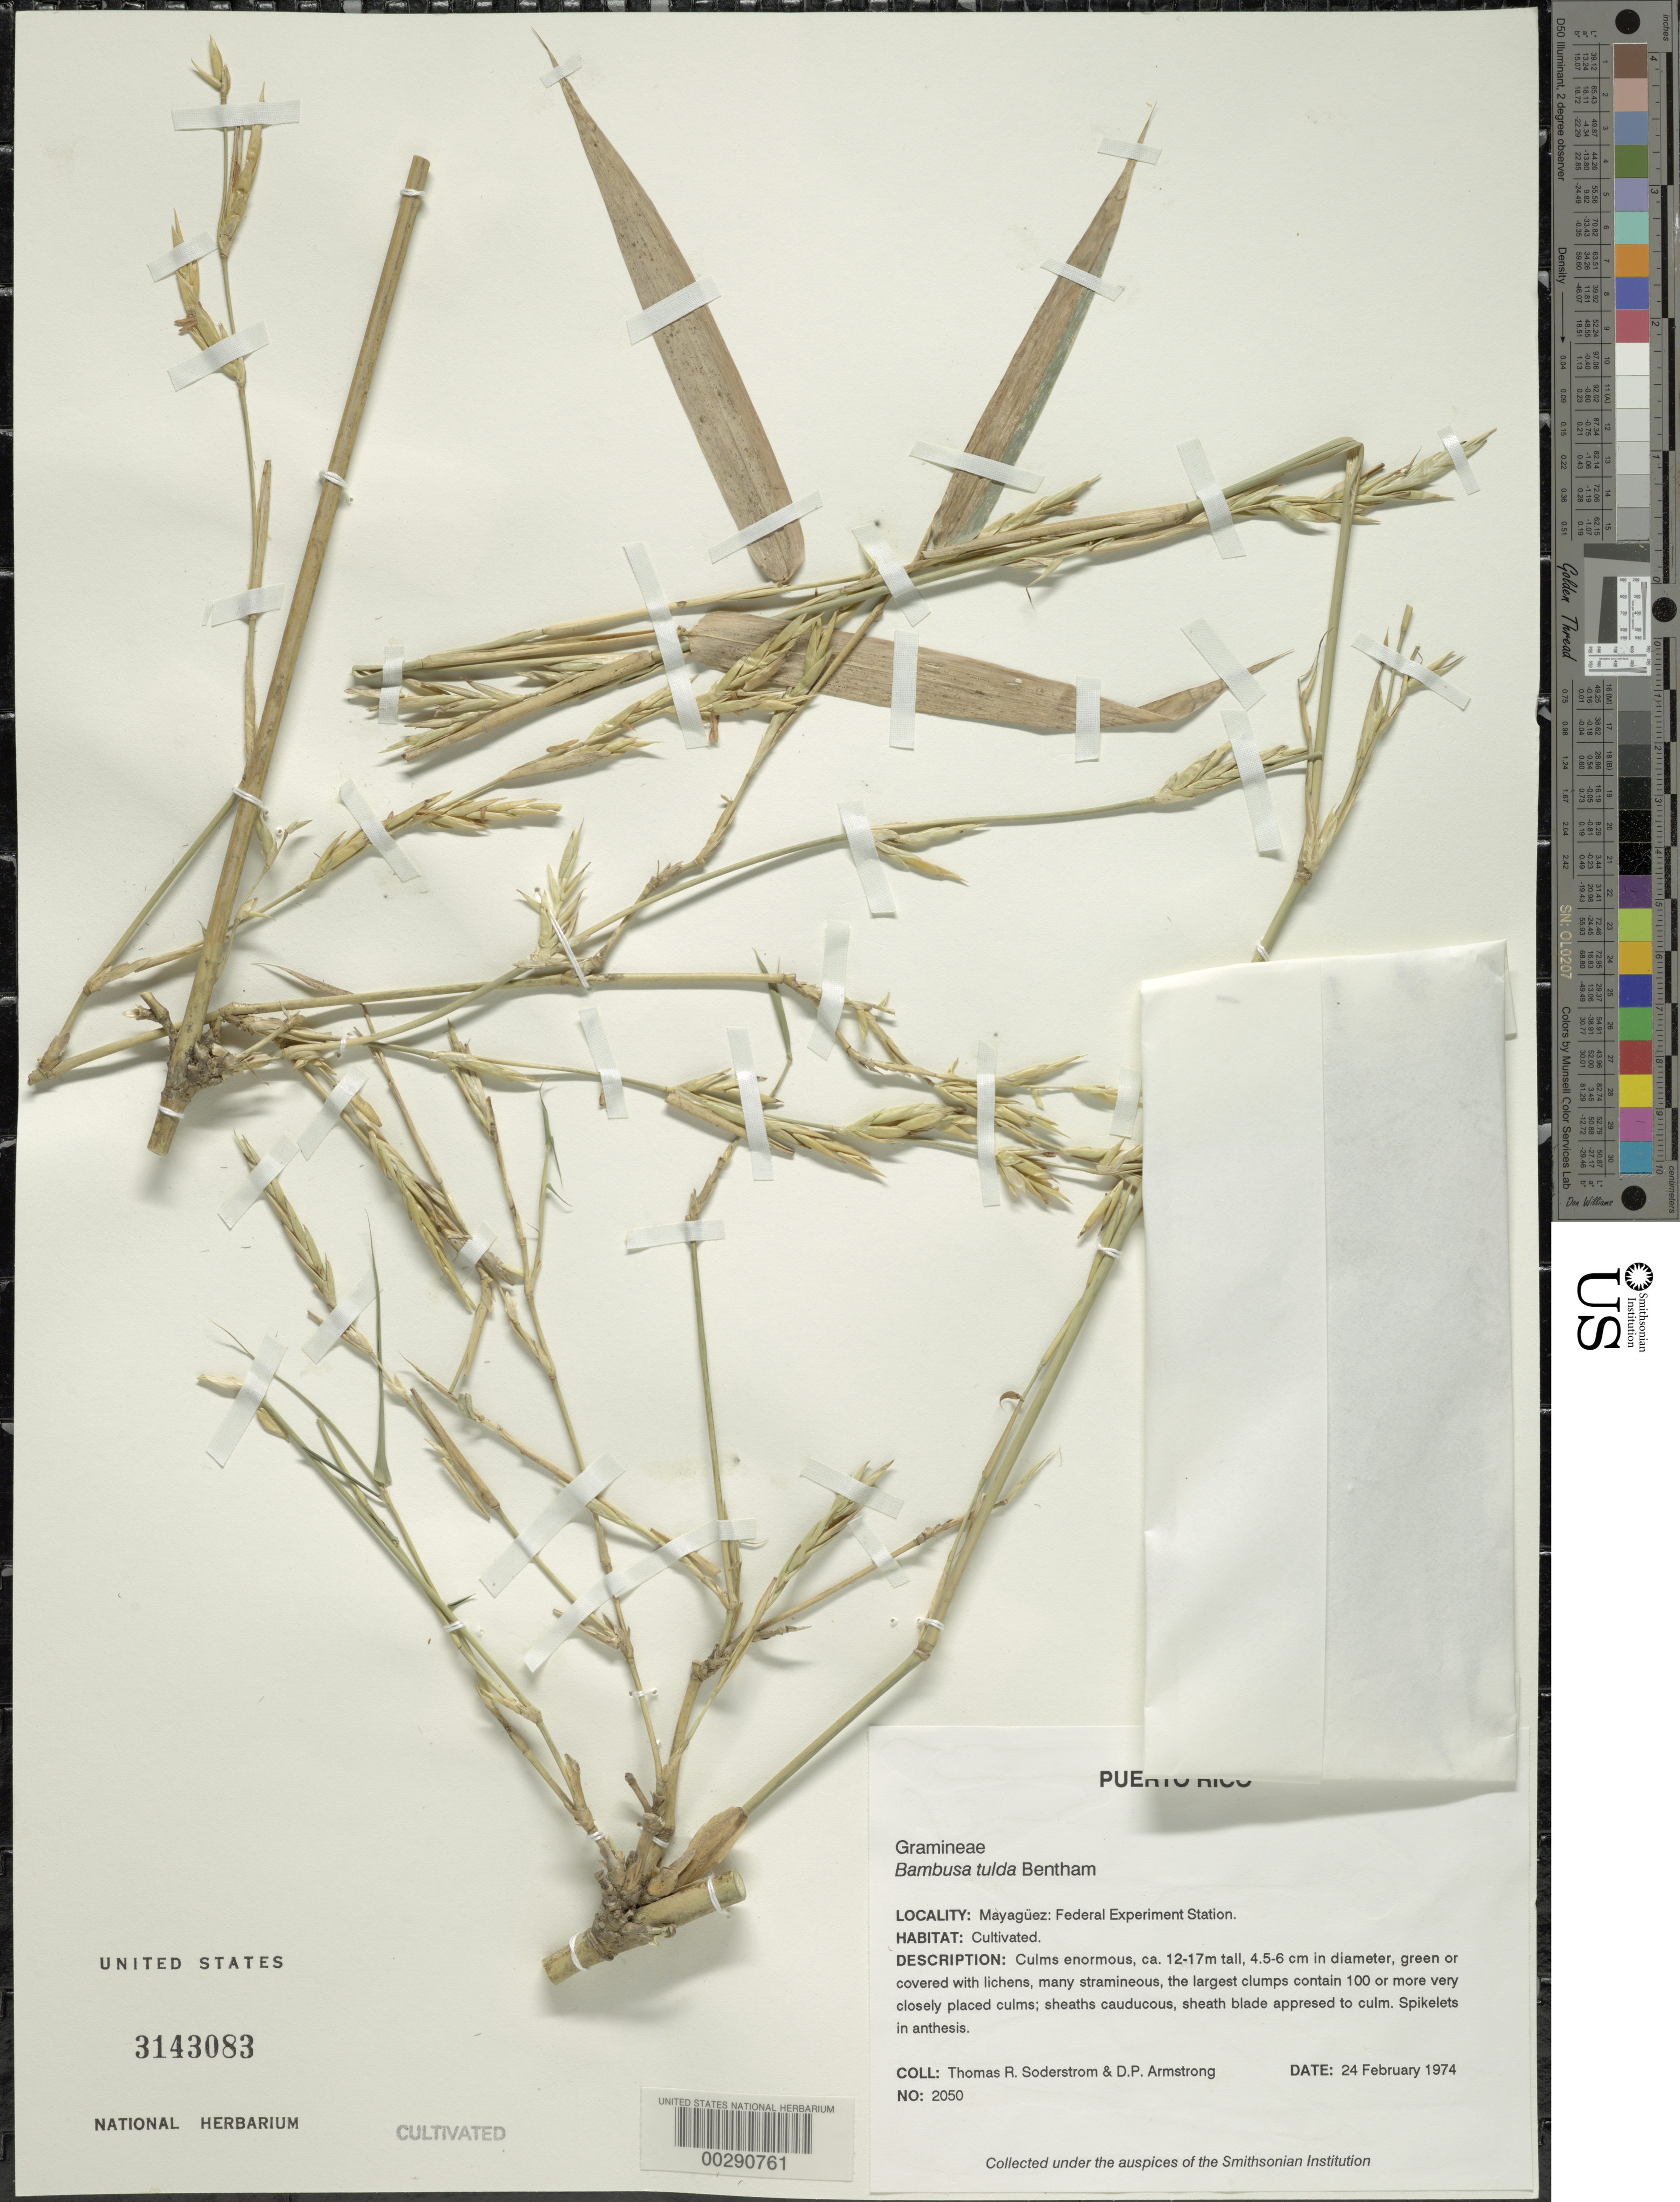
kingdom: Plantae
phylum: Tracheophyta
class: Liliopsida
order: Poales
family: Poaceae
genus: Bambusa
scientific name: Bambusa tulda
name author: Roxb.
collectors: T. R. Soderstrom & D. P. Armstrong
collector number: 2050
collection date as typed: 24 Feb 1974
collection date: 1974-02-24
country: Puerto Rico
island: Greater Antilles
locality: Mayaguez: federal experiment station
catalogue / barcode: US 3143083